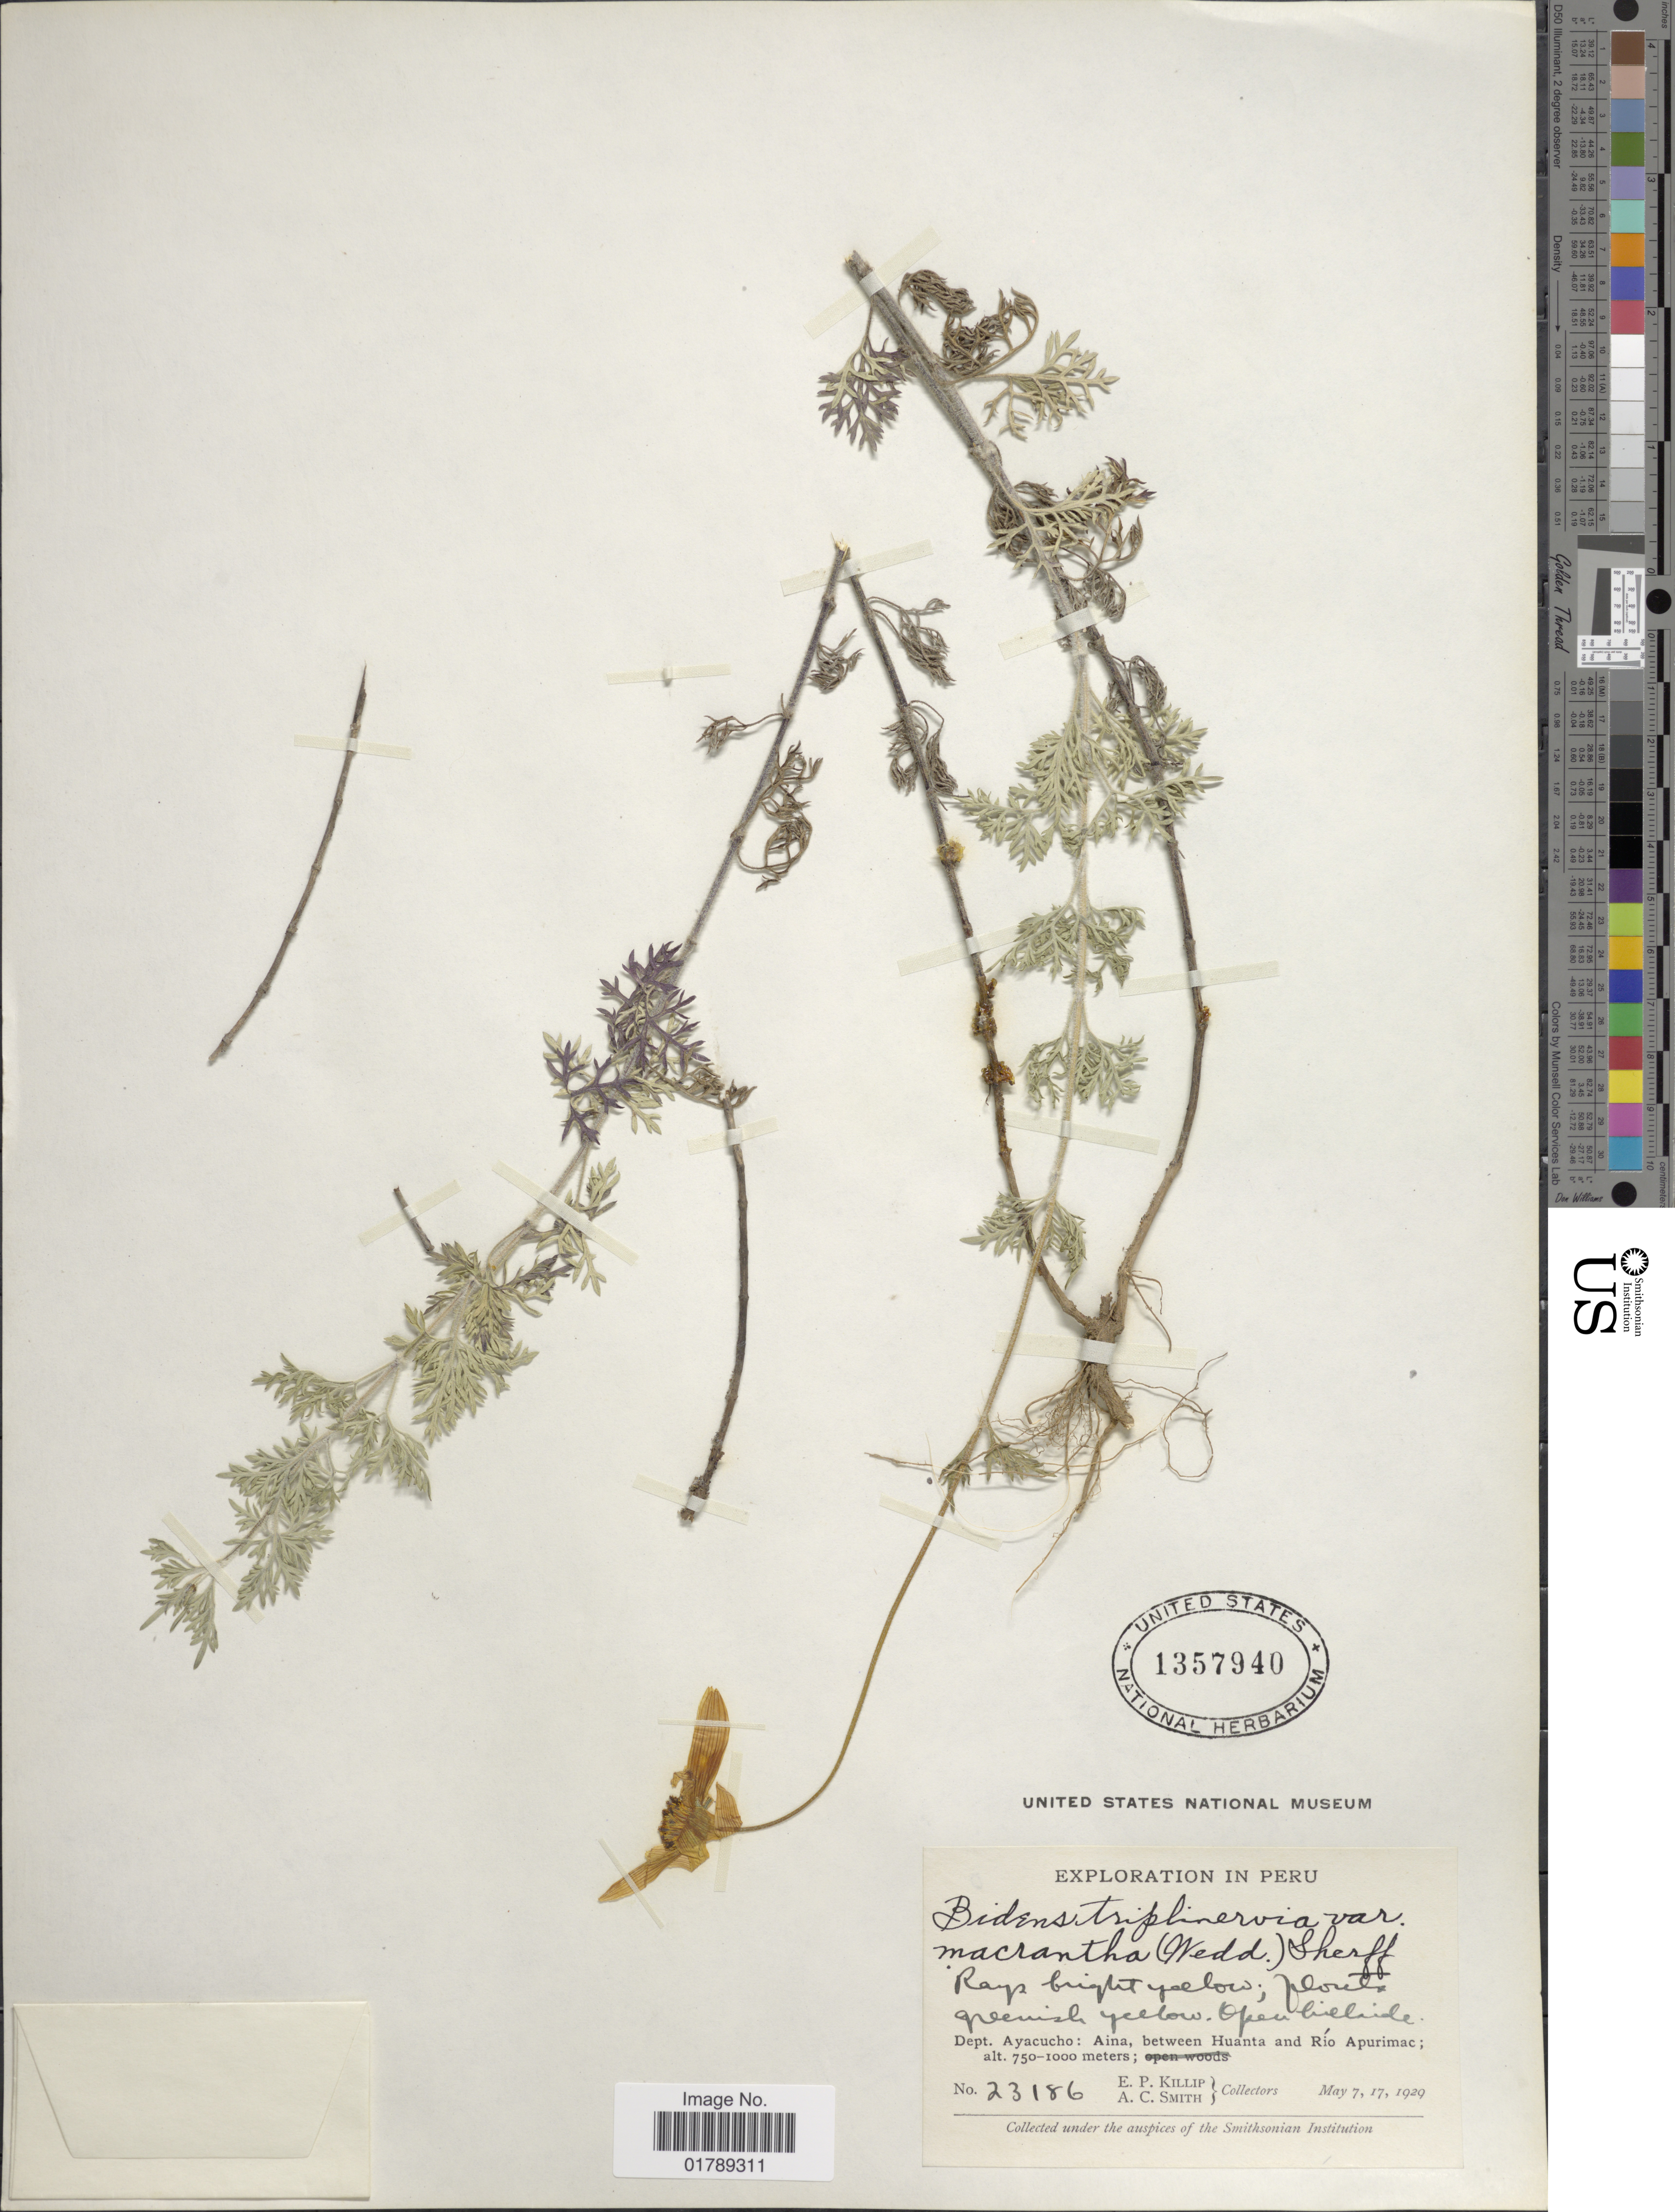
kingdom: Plantae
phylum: Tracheophyta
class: Magnoliopsida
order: Asterales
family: Asteraceae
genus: Bidens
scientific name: Bidens triplinervia var. macrantha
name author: (Wedd.) Sherff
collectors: E. P. Killip & A. C. Smith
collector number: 23186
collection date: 1929-05-07/1929-05-17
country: Peru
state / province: Ayacucho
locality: Aina, between Huanta and Río Apurimac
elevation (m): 750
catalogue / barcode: US 1357940